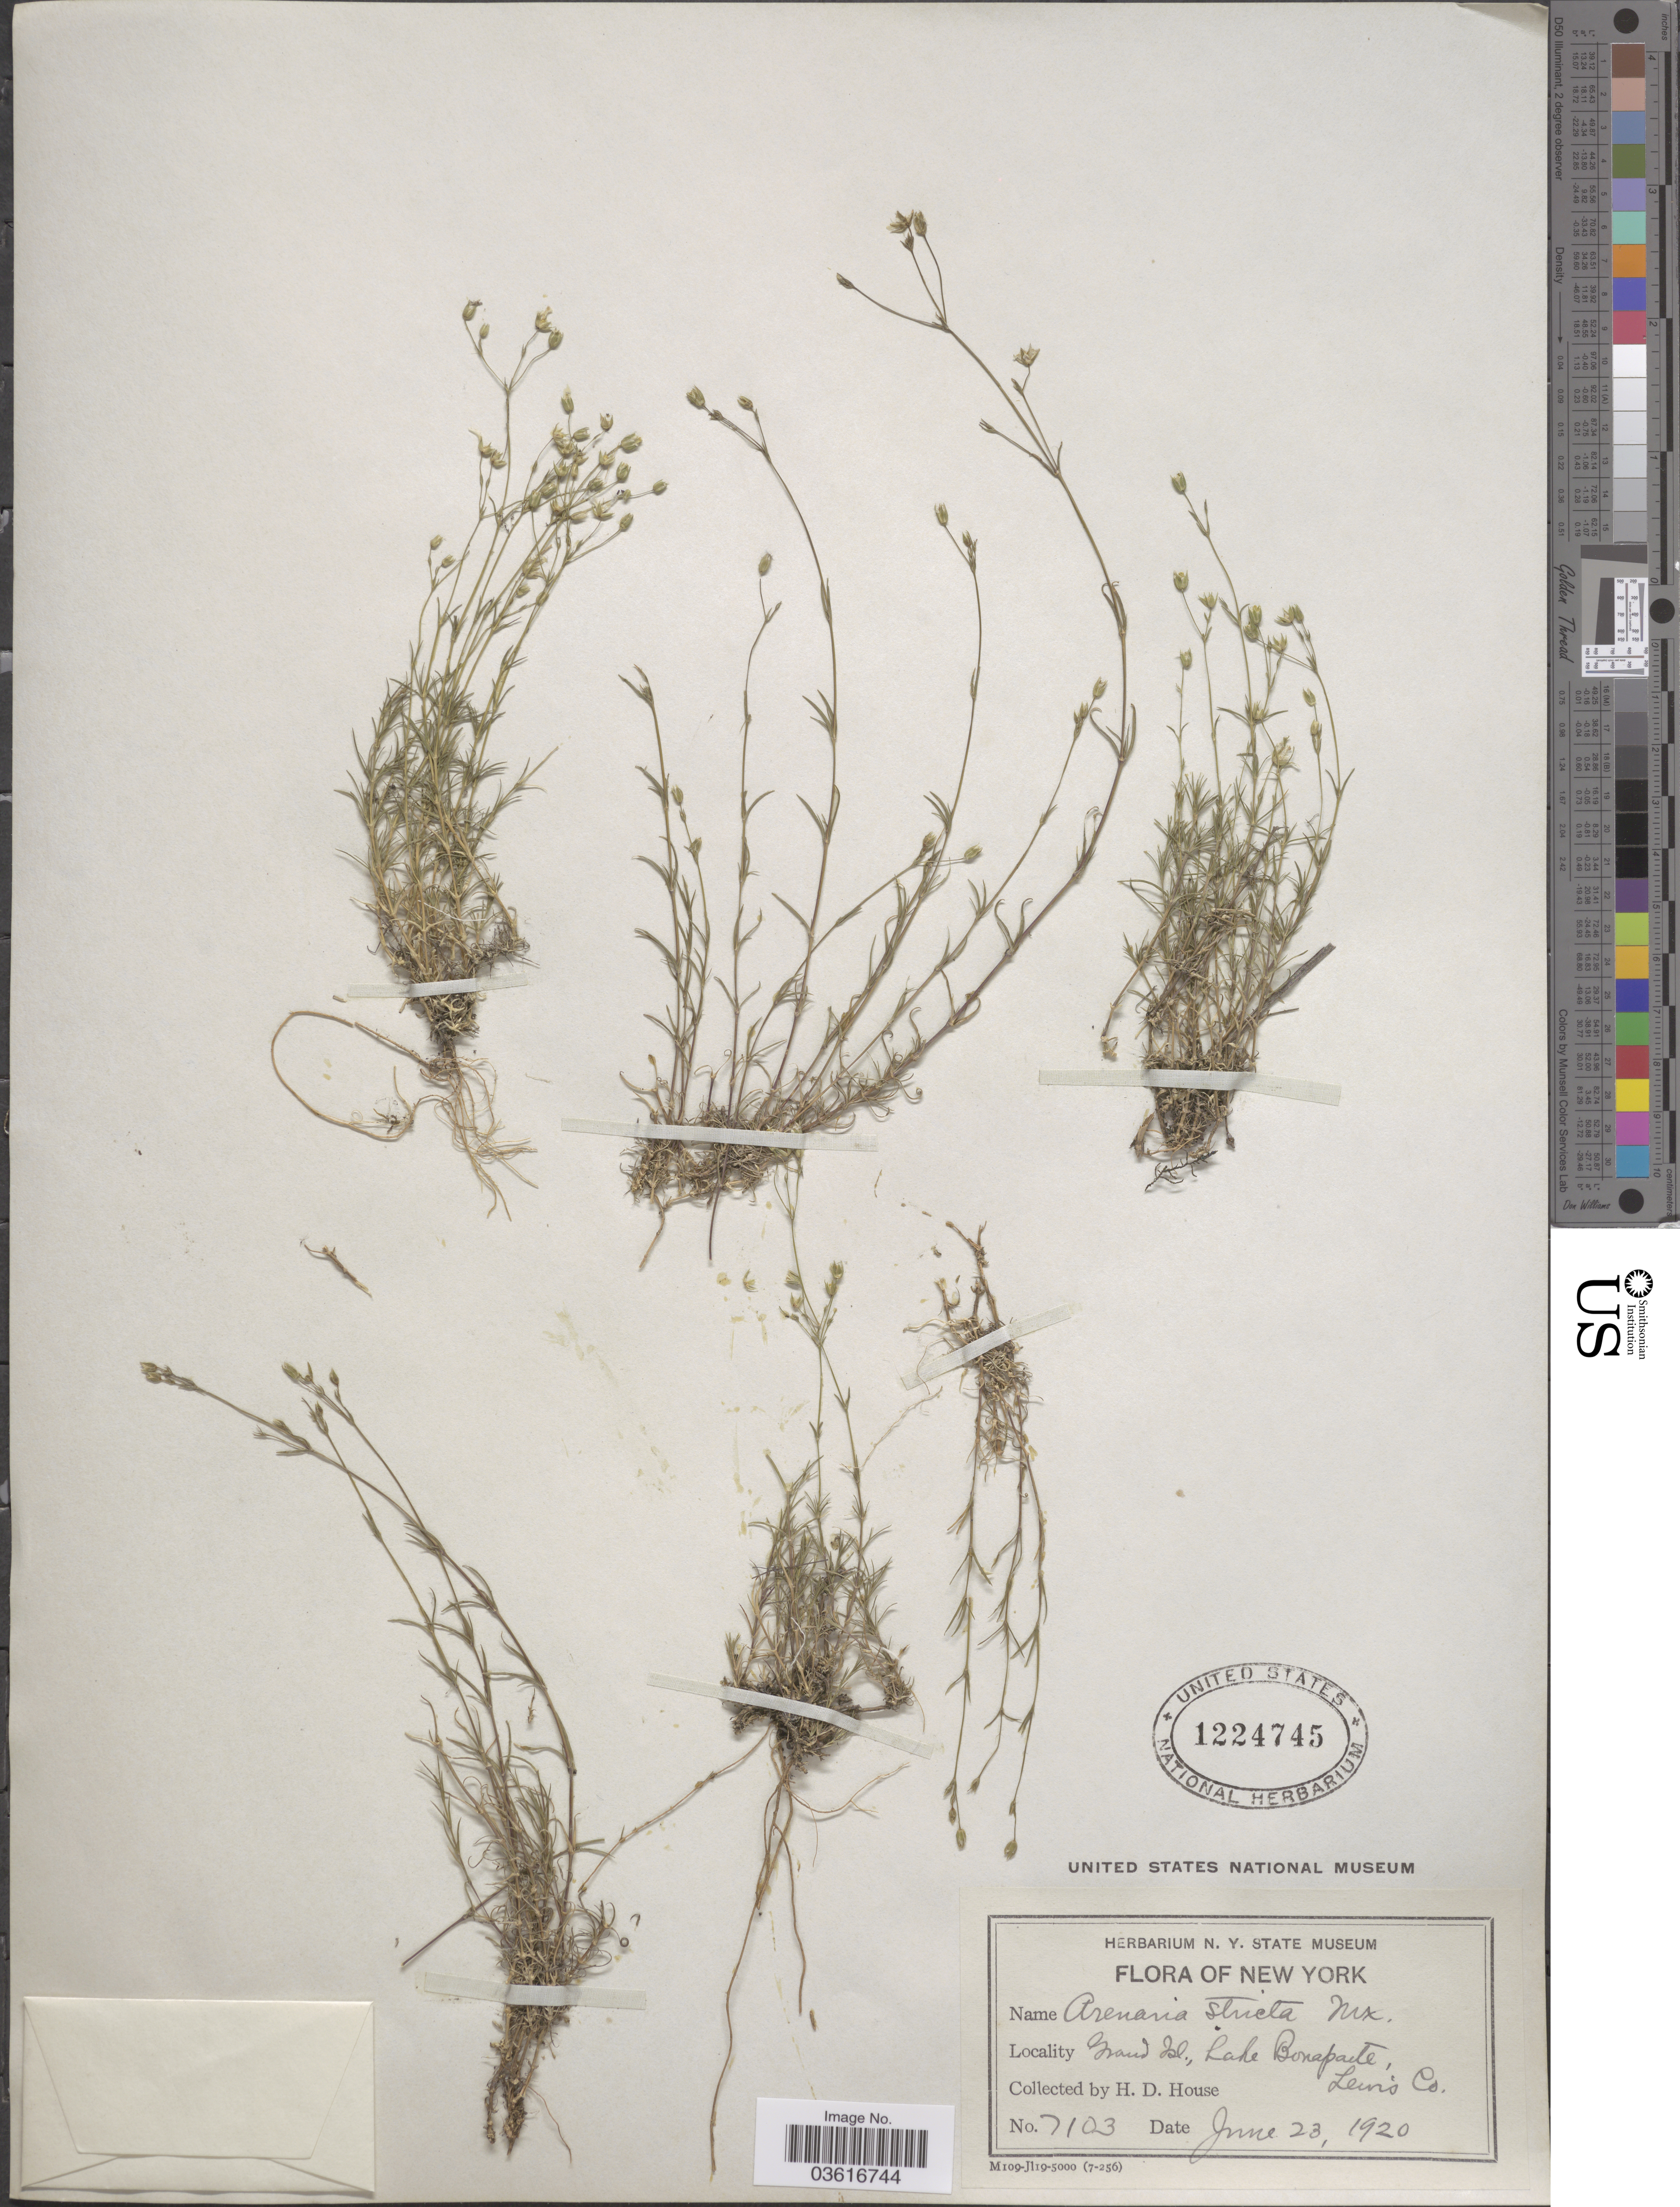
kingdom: Plantae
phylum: Tracheophyta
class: Magnoliopsida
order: Caryophyllales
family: Caryophyllaceae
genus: Minuartia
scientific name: Minuartia stricta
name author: (Sw.) Hiern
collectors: H. D. House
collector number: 7103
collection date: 1920-06-23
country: United States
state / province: New York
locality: Grand Isl., Lake Bonaparte, Lewis Co.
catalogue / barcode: US 1224745